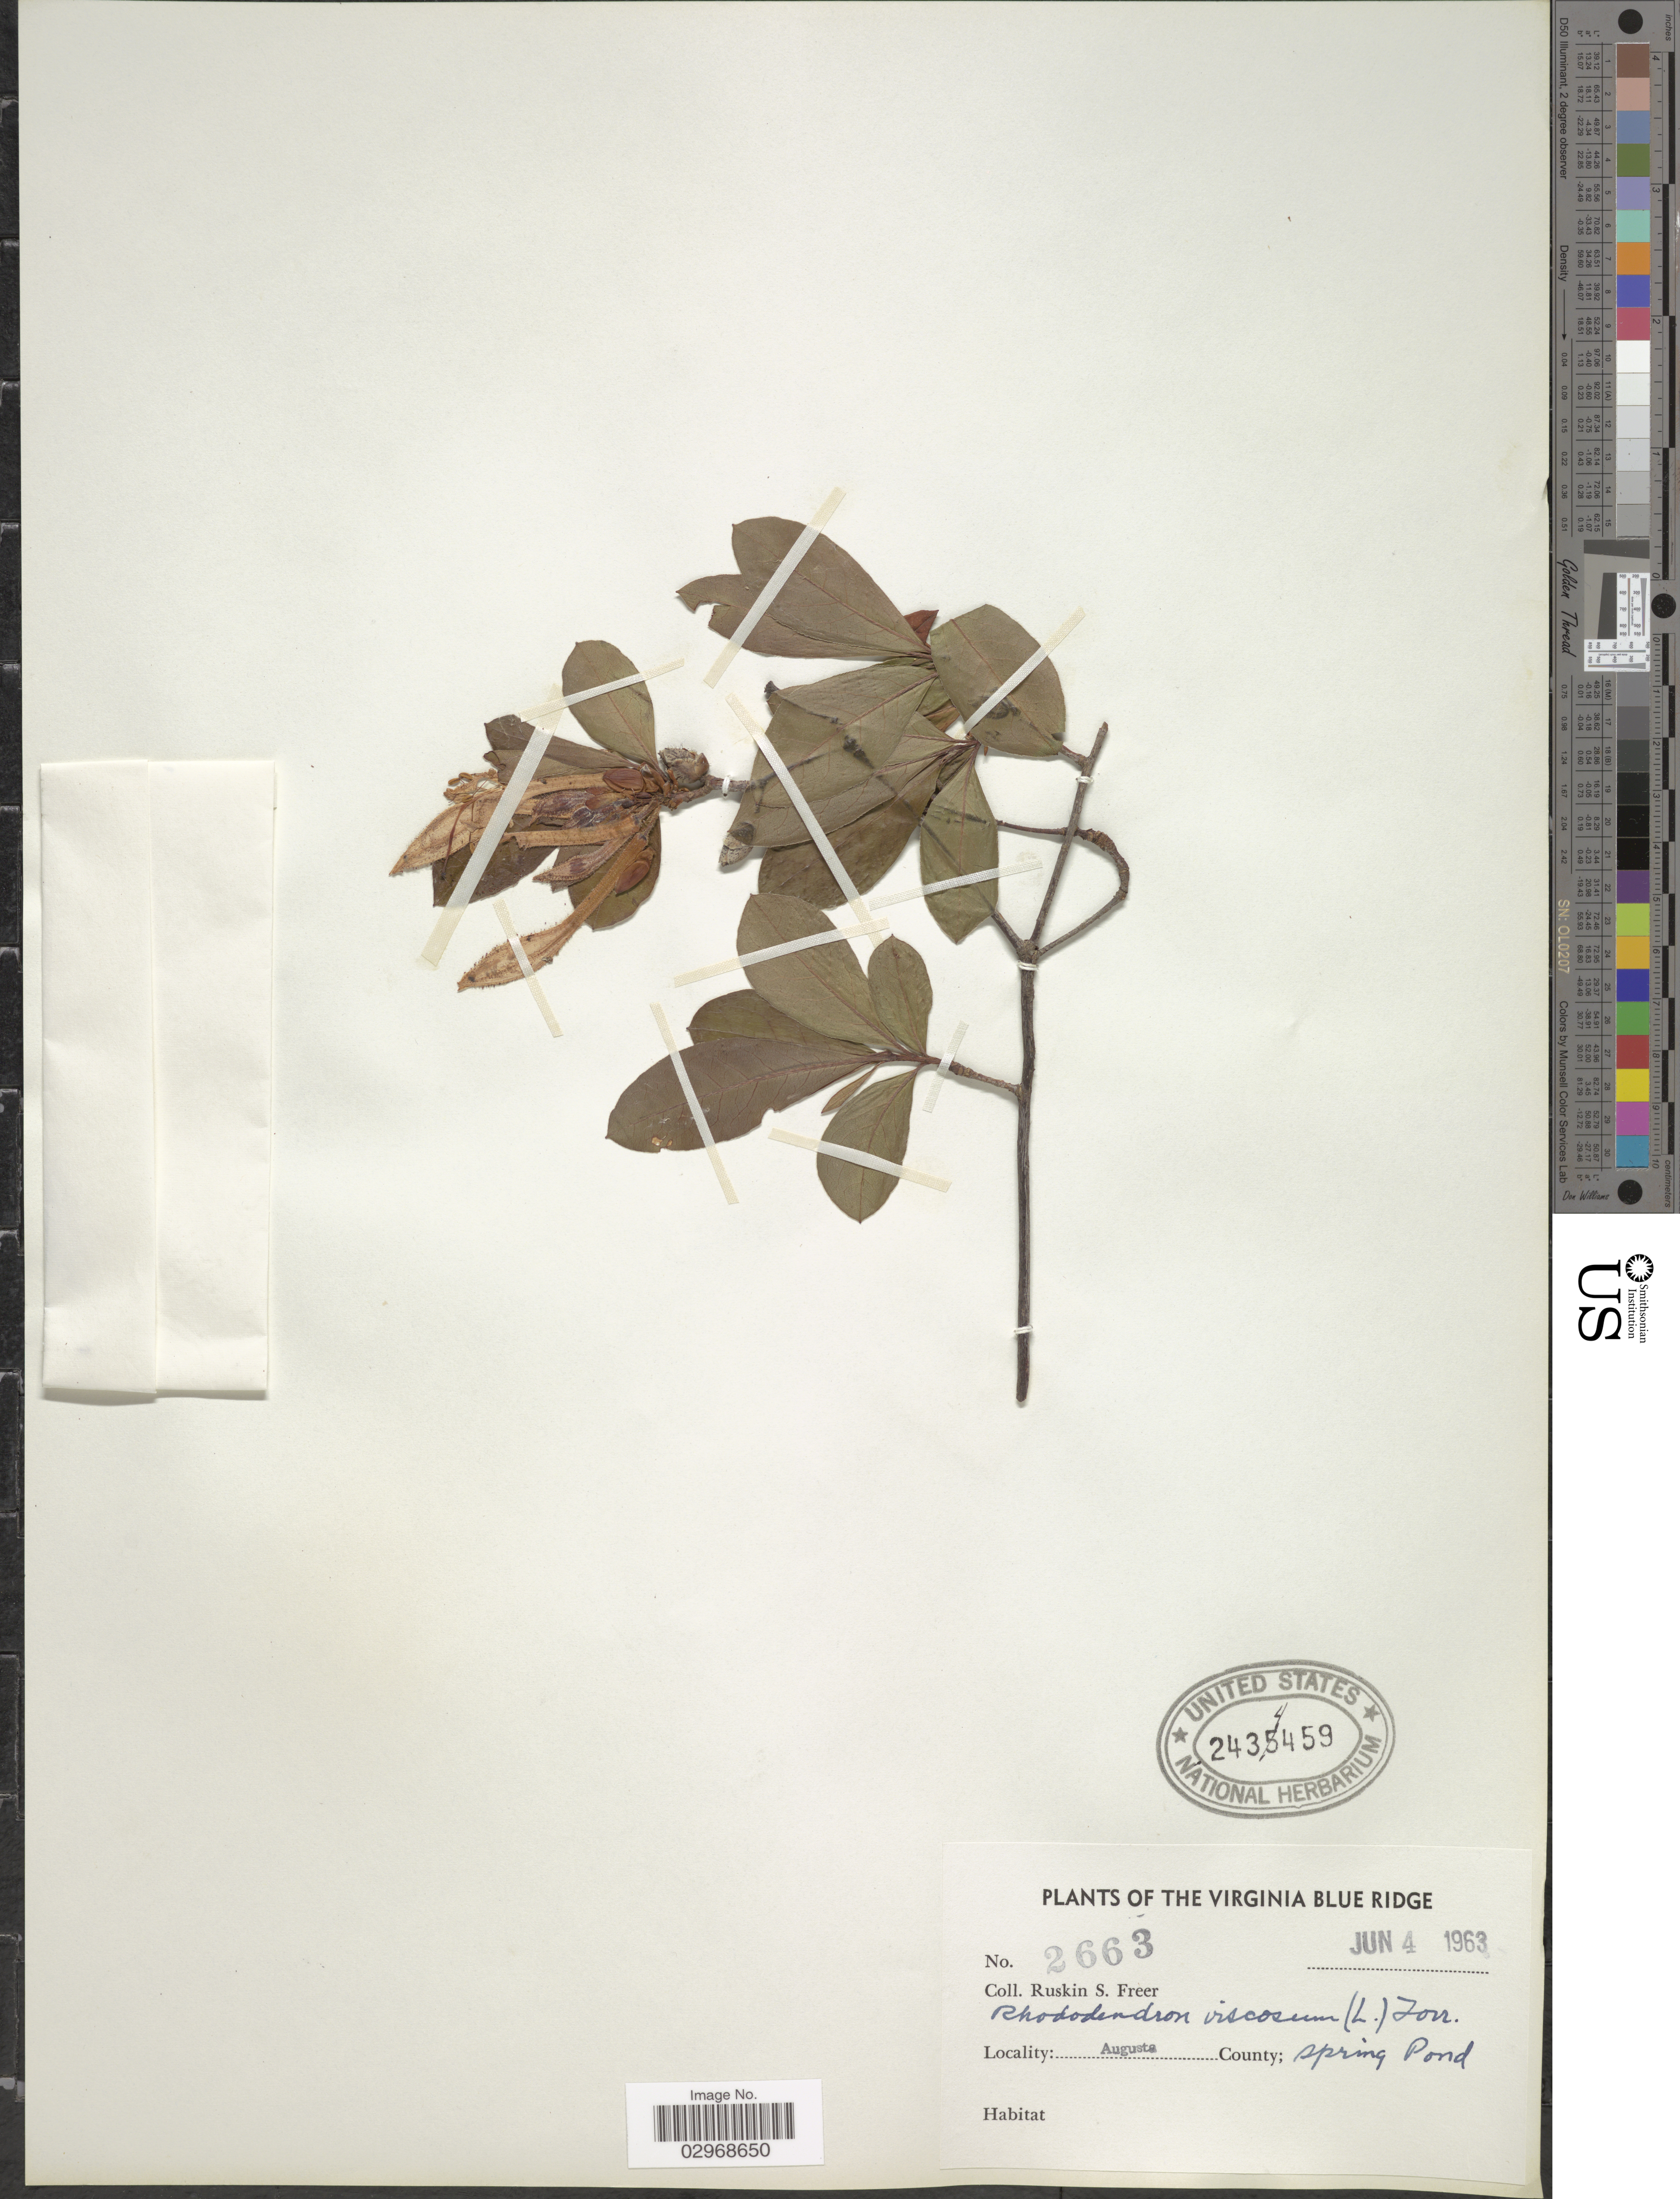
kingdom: Plantae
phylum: Tracheophyta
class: Magnoliopsida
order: Ericales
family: Ericaceae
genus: Rhododendron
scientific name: Rhododendron viscosum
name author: (L.) Torr.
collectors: R. Freer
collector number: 2663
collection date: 1963-06-04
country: United States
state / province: Virginia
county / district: Augusta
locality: The Virginia Blue Ridge, Augusta County; Spring Pond.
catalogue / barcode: US 2434459